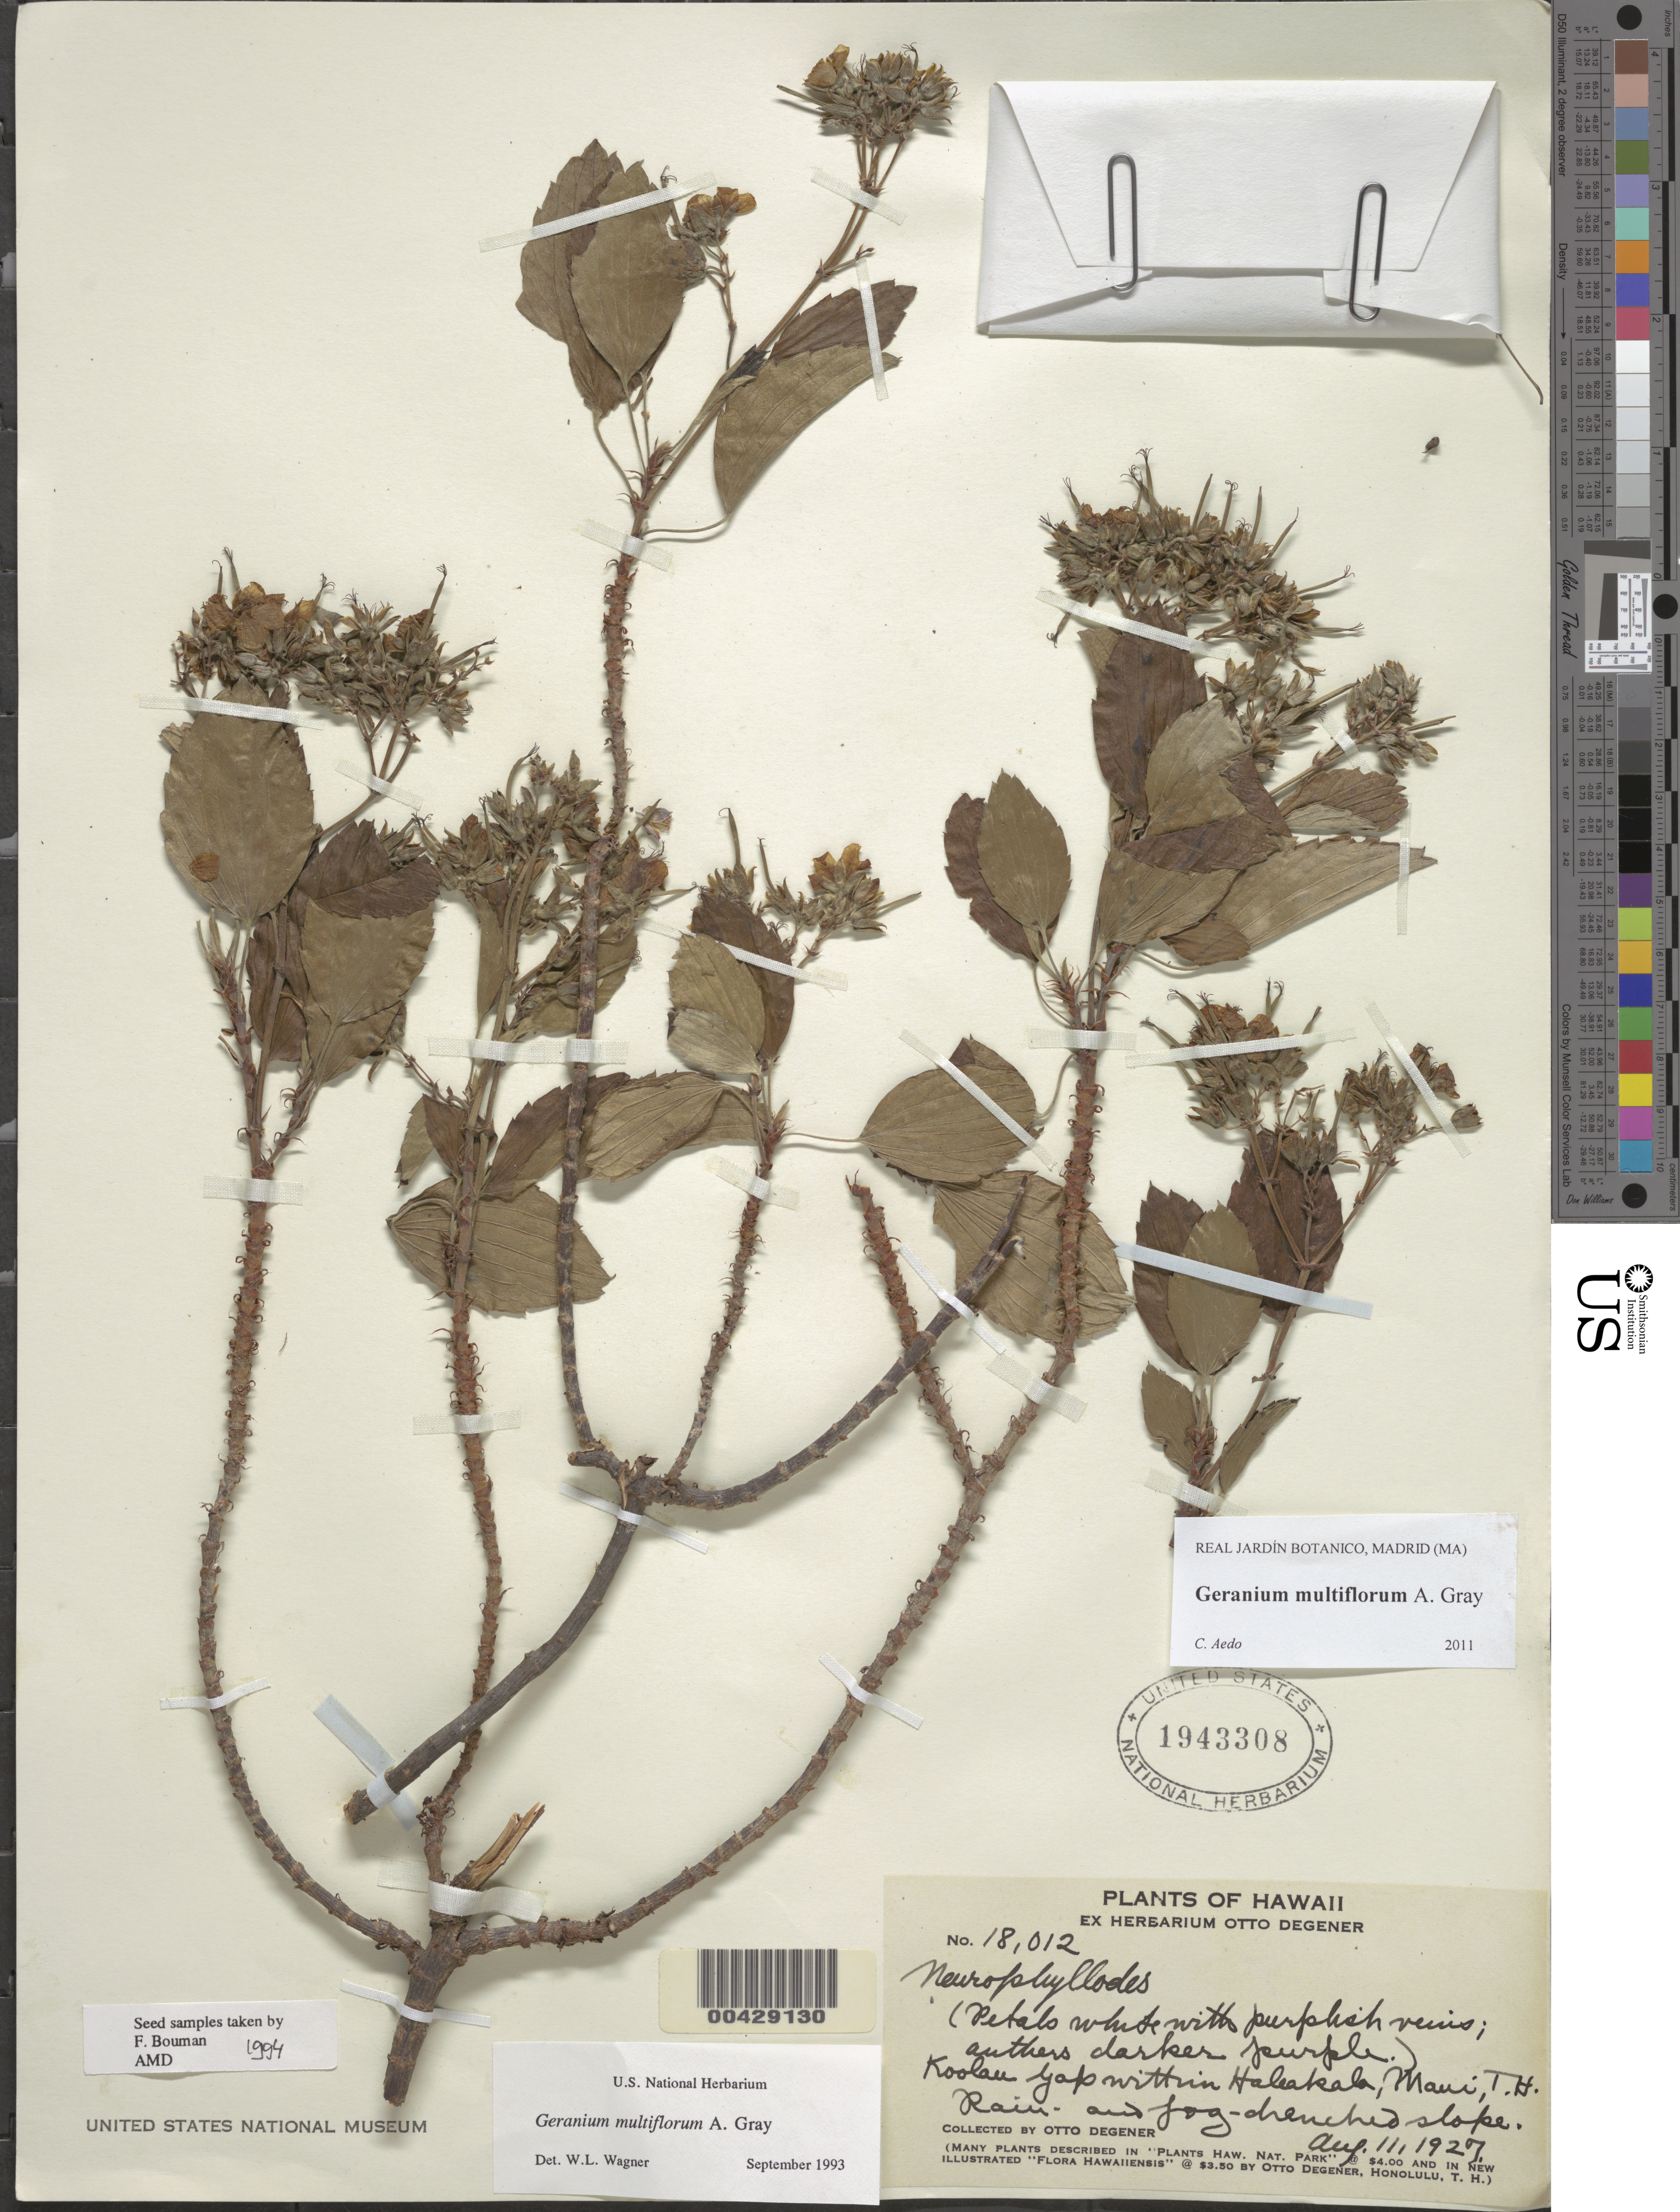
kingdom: Plantae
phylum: Tracheophyta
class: Magnoliopsida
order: Geraniales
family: Geraniaceae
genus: Geranium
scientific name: Geranium multiflorum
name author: A. Gray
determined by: Aedo, C.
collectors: O. Degener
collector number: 18012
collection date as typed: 11 Aug 1927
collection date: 1927-08-11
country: United States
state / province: Hawaii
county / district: Maui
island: Maui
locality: Koolau Gap within Haleakala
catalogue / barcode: US 1943308